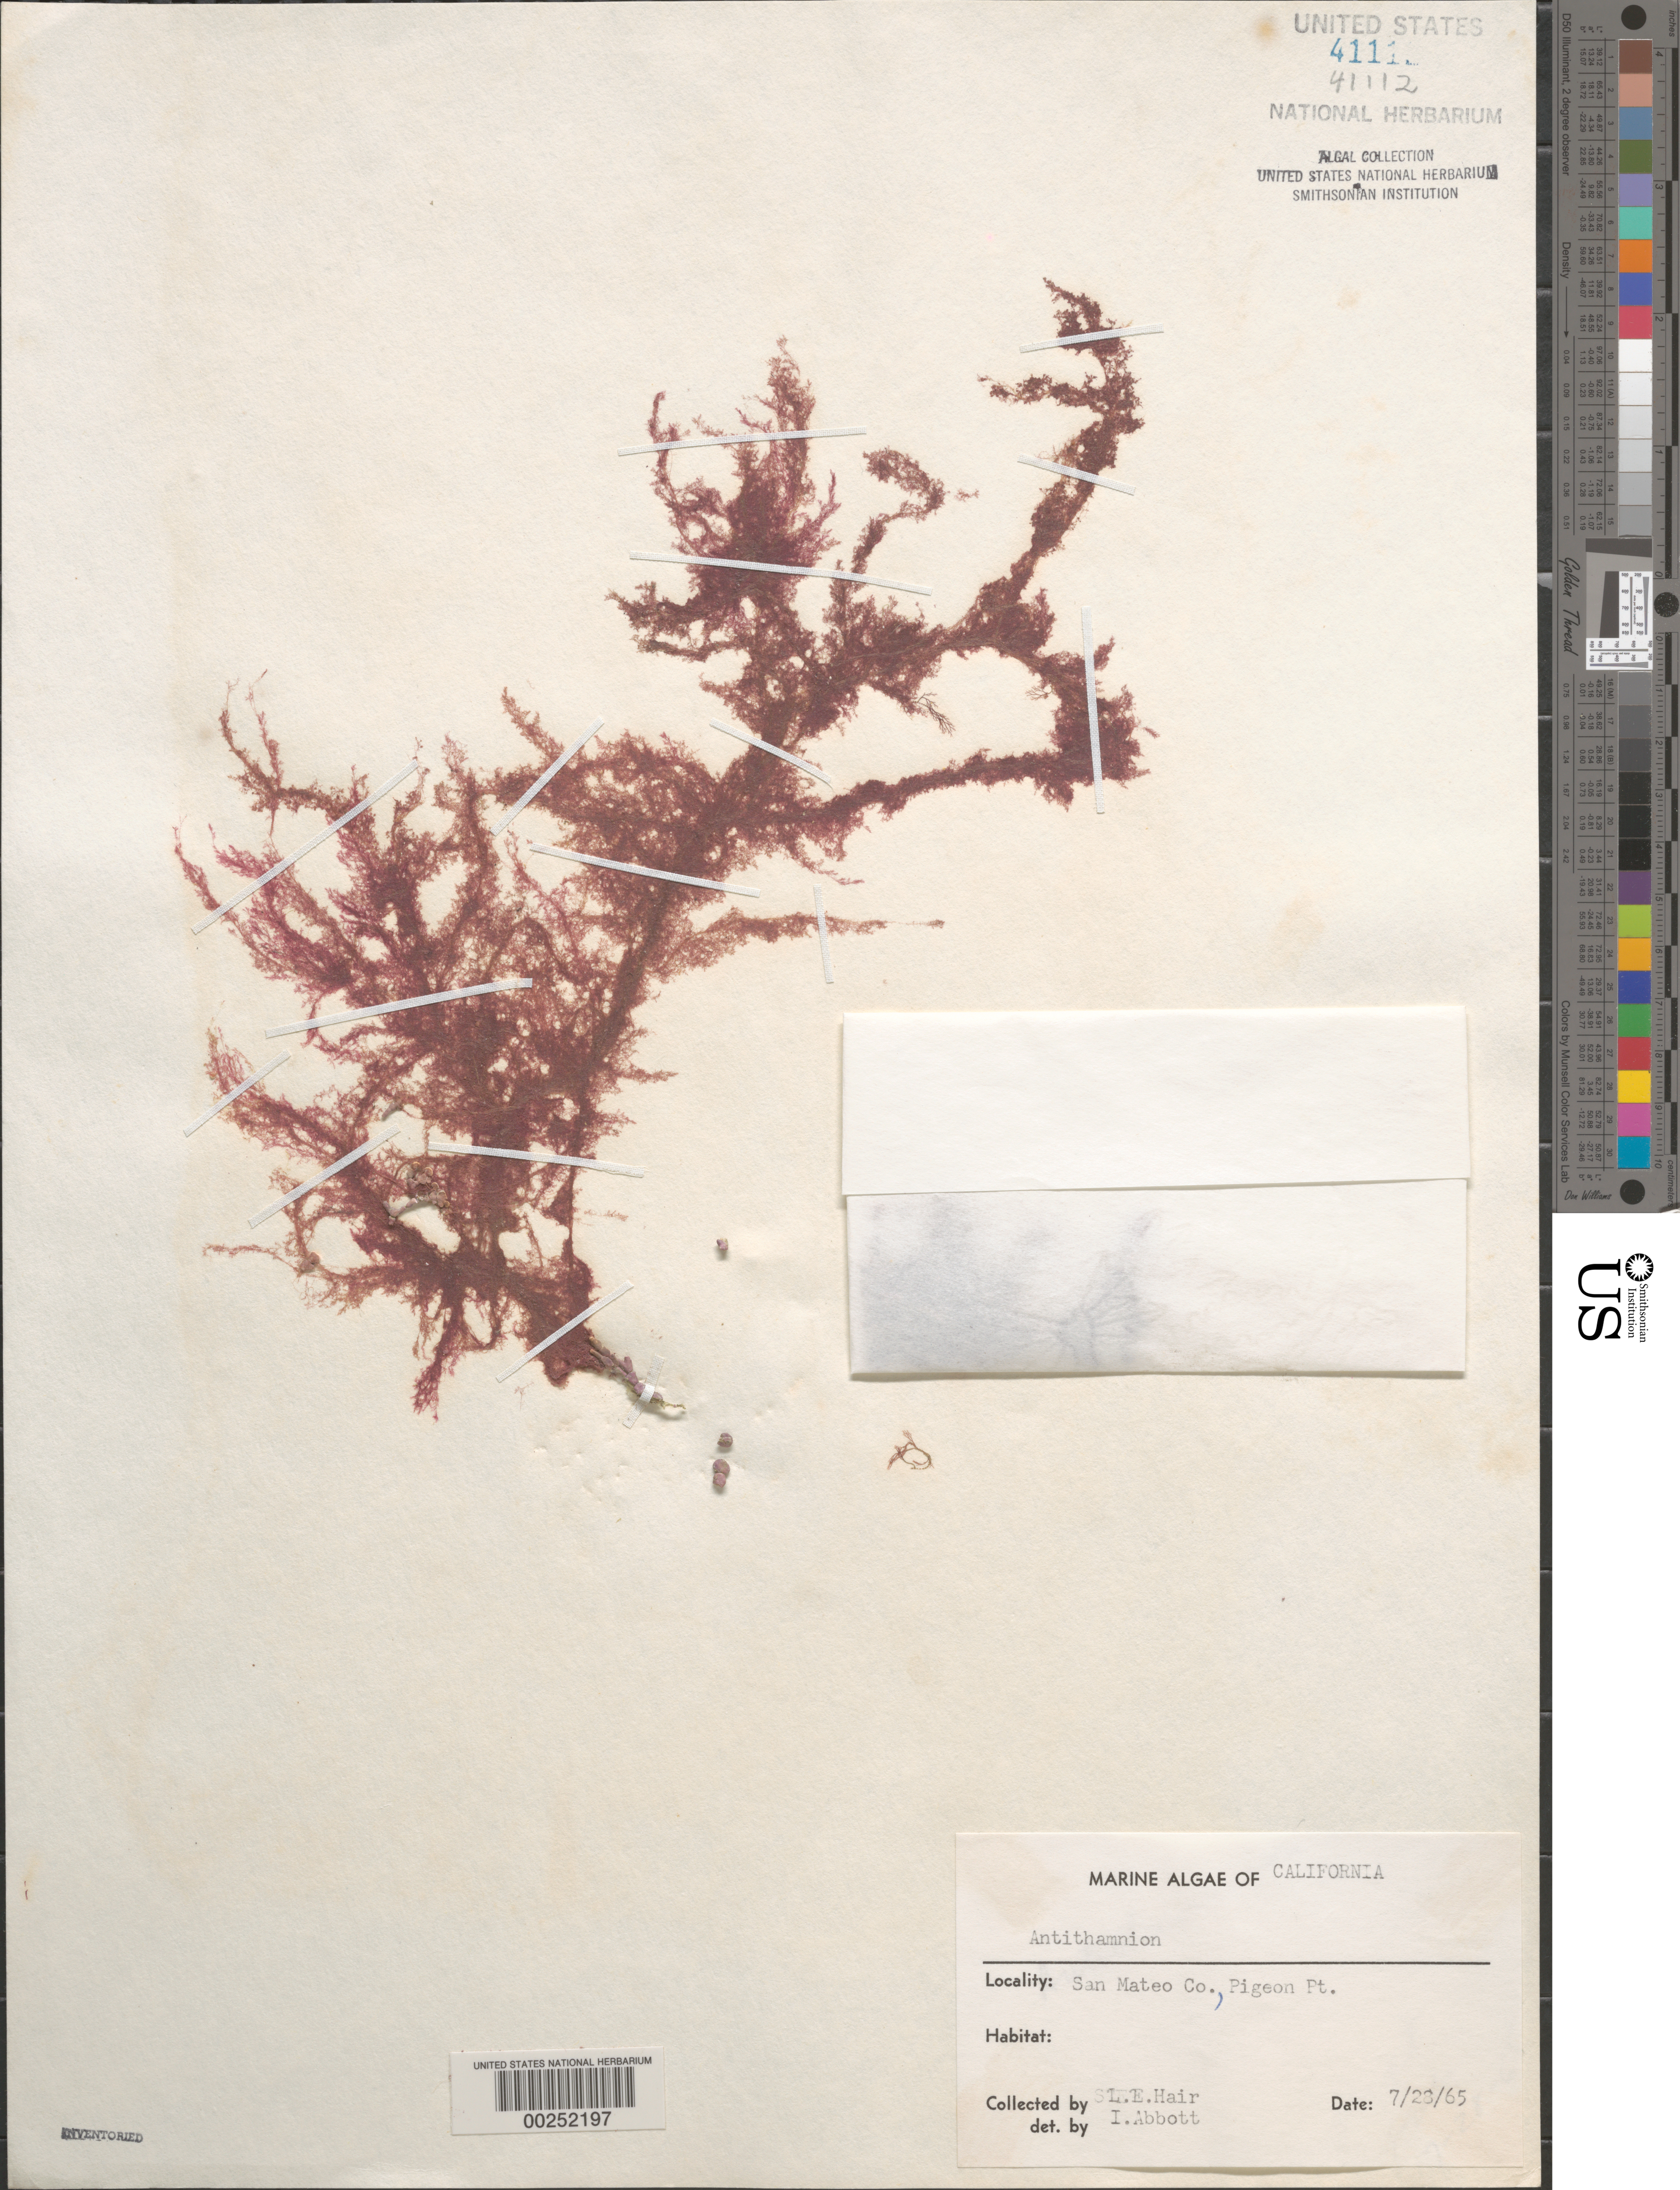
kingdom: Plantae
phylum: Rhodophyta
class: Florideophyceae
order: Ceramiales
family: Ceramiaceae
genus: Antithamnion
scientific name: Antithamnion sp.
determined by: Abbott, Isabella A.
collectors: L. Hair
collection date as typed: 28 Jul 1965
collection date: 1965-07-28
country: United States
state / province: California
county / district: San Mateo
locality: Pigeon Point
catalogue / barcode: US 41112